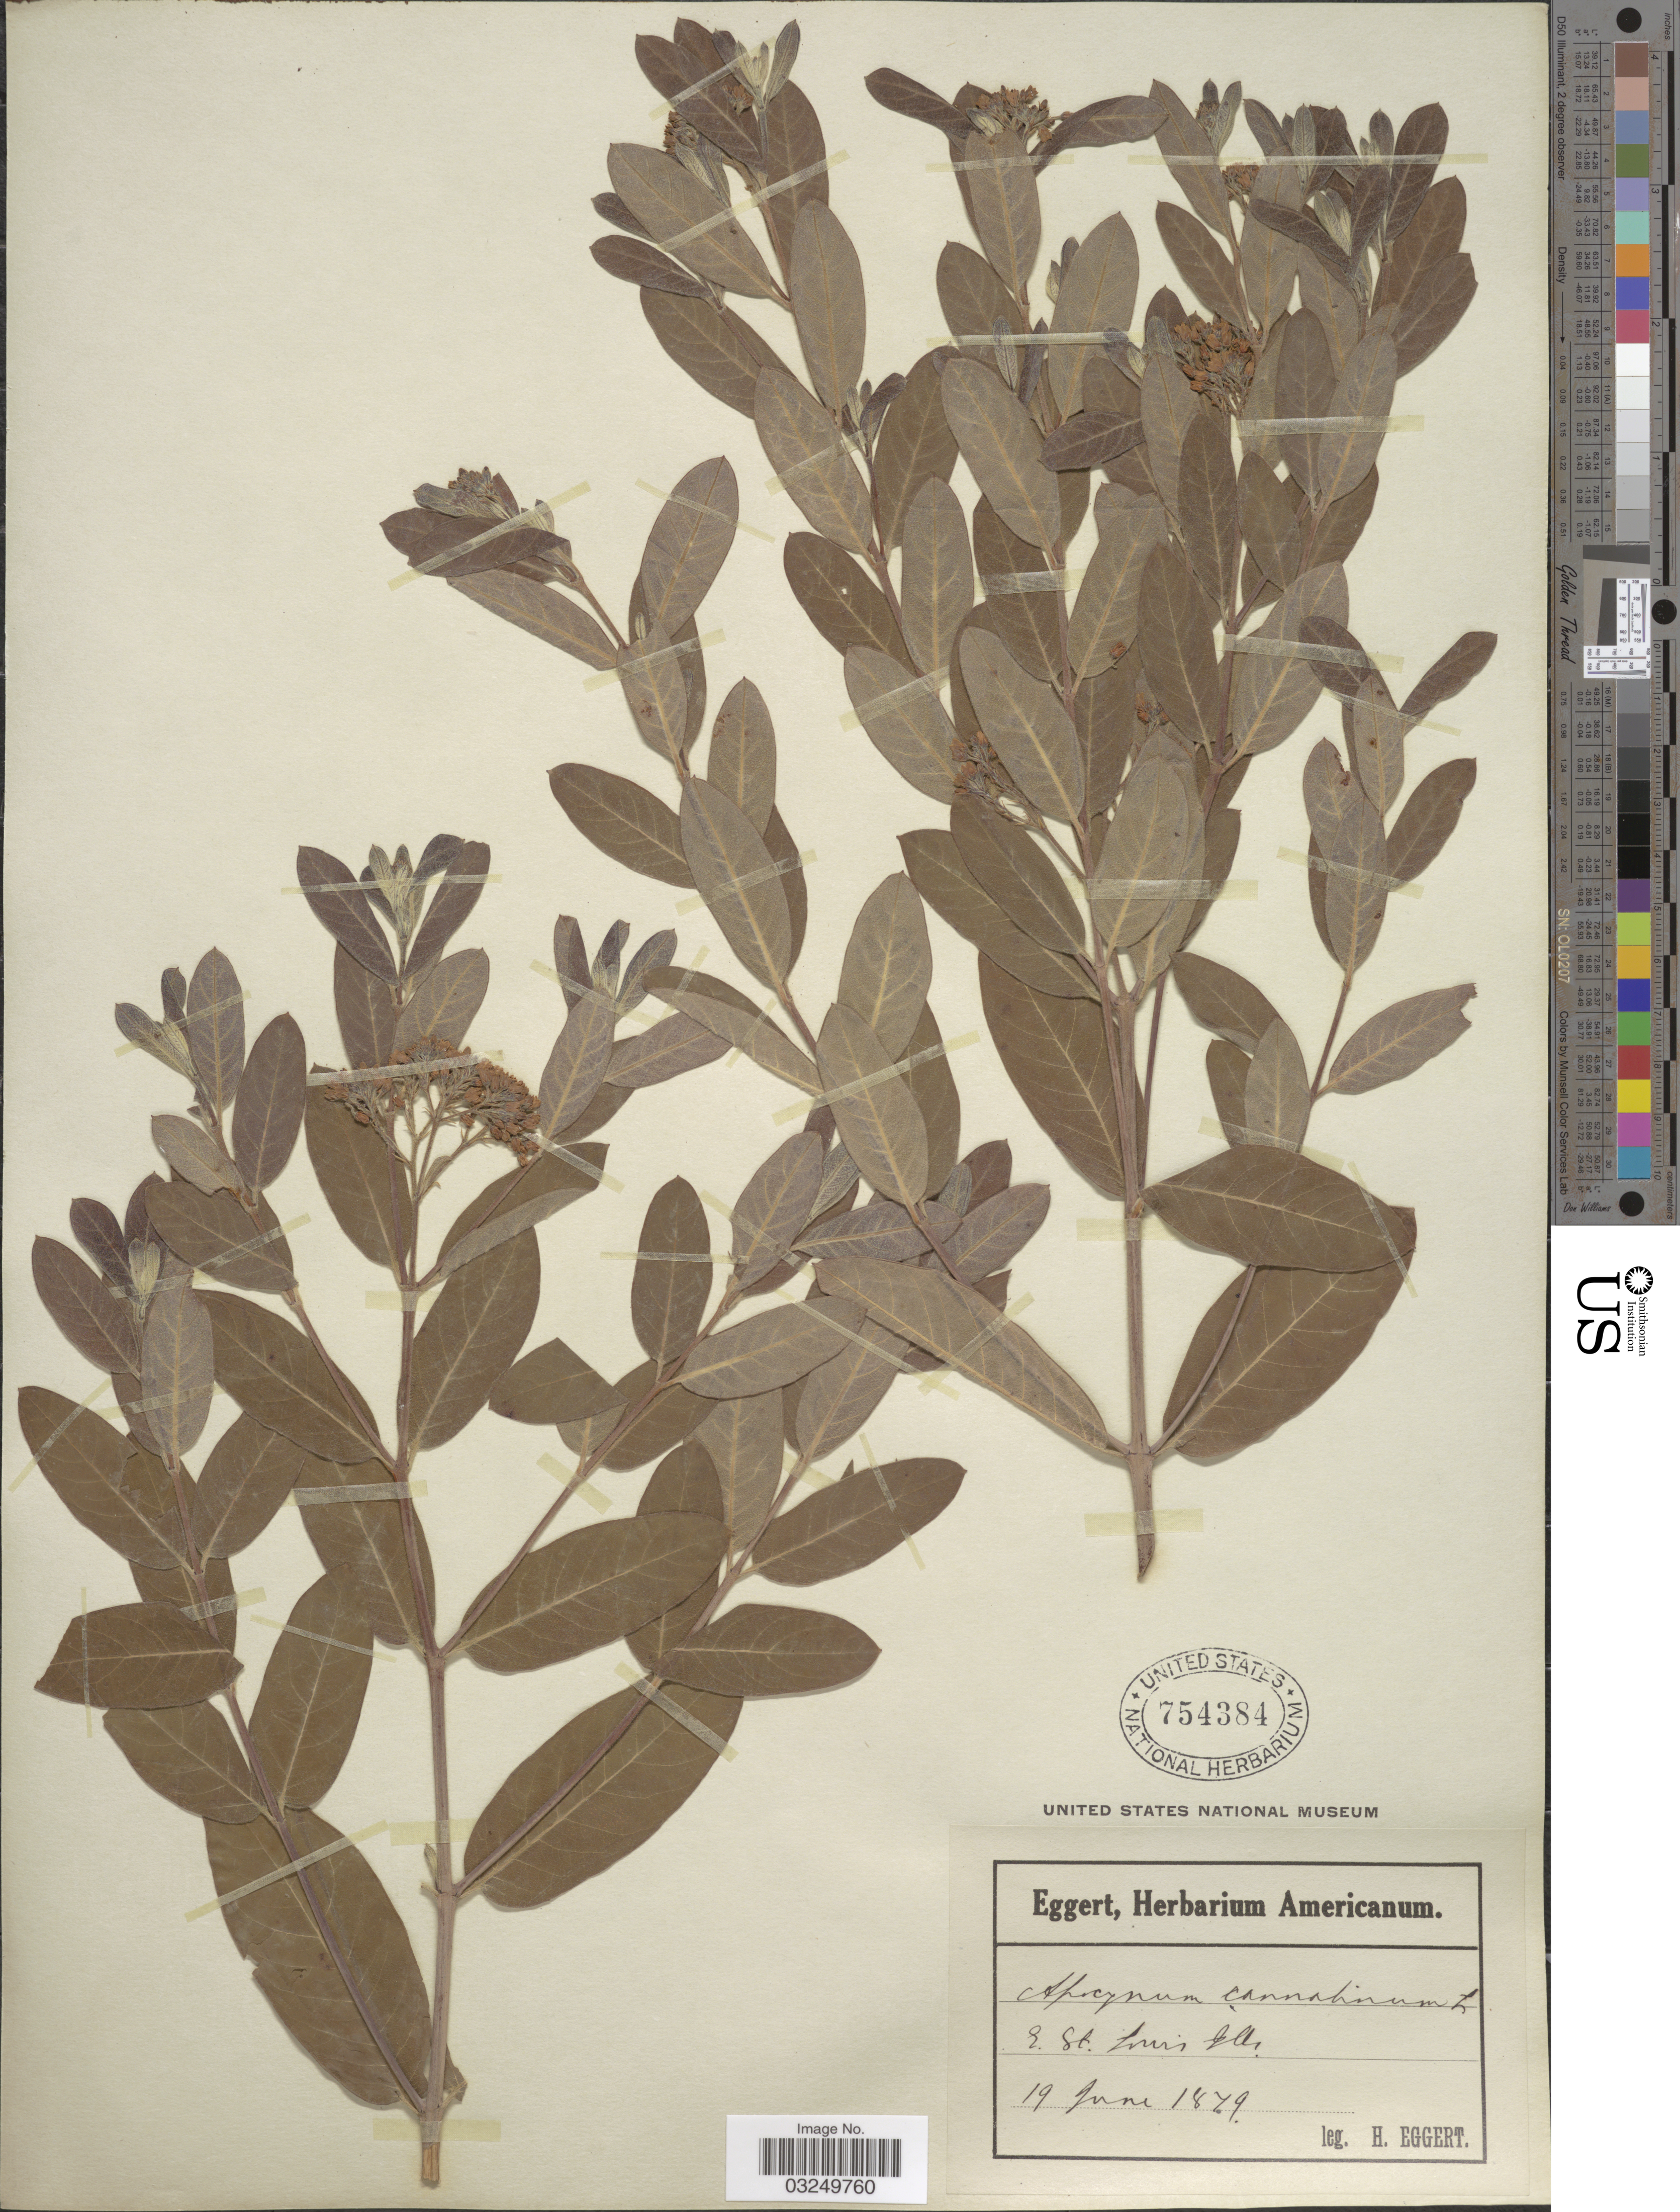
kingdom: Plantae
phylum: Tracheophyta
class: Magnoliopsida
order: Gentianales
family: Apocynaceae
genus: Apocynum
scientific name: Apocynum cannabinum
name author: L.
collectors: H. Eggert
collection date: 1879-06-19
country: United States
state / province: Georgia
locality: E. St. Louis.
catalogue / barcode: US 754384